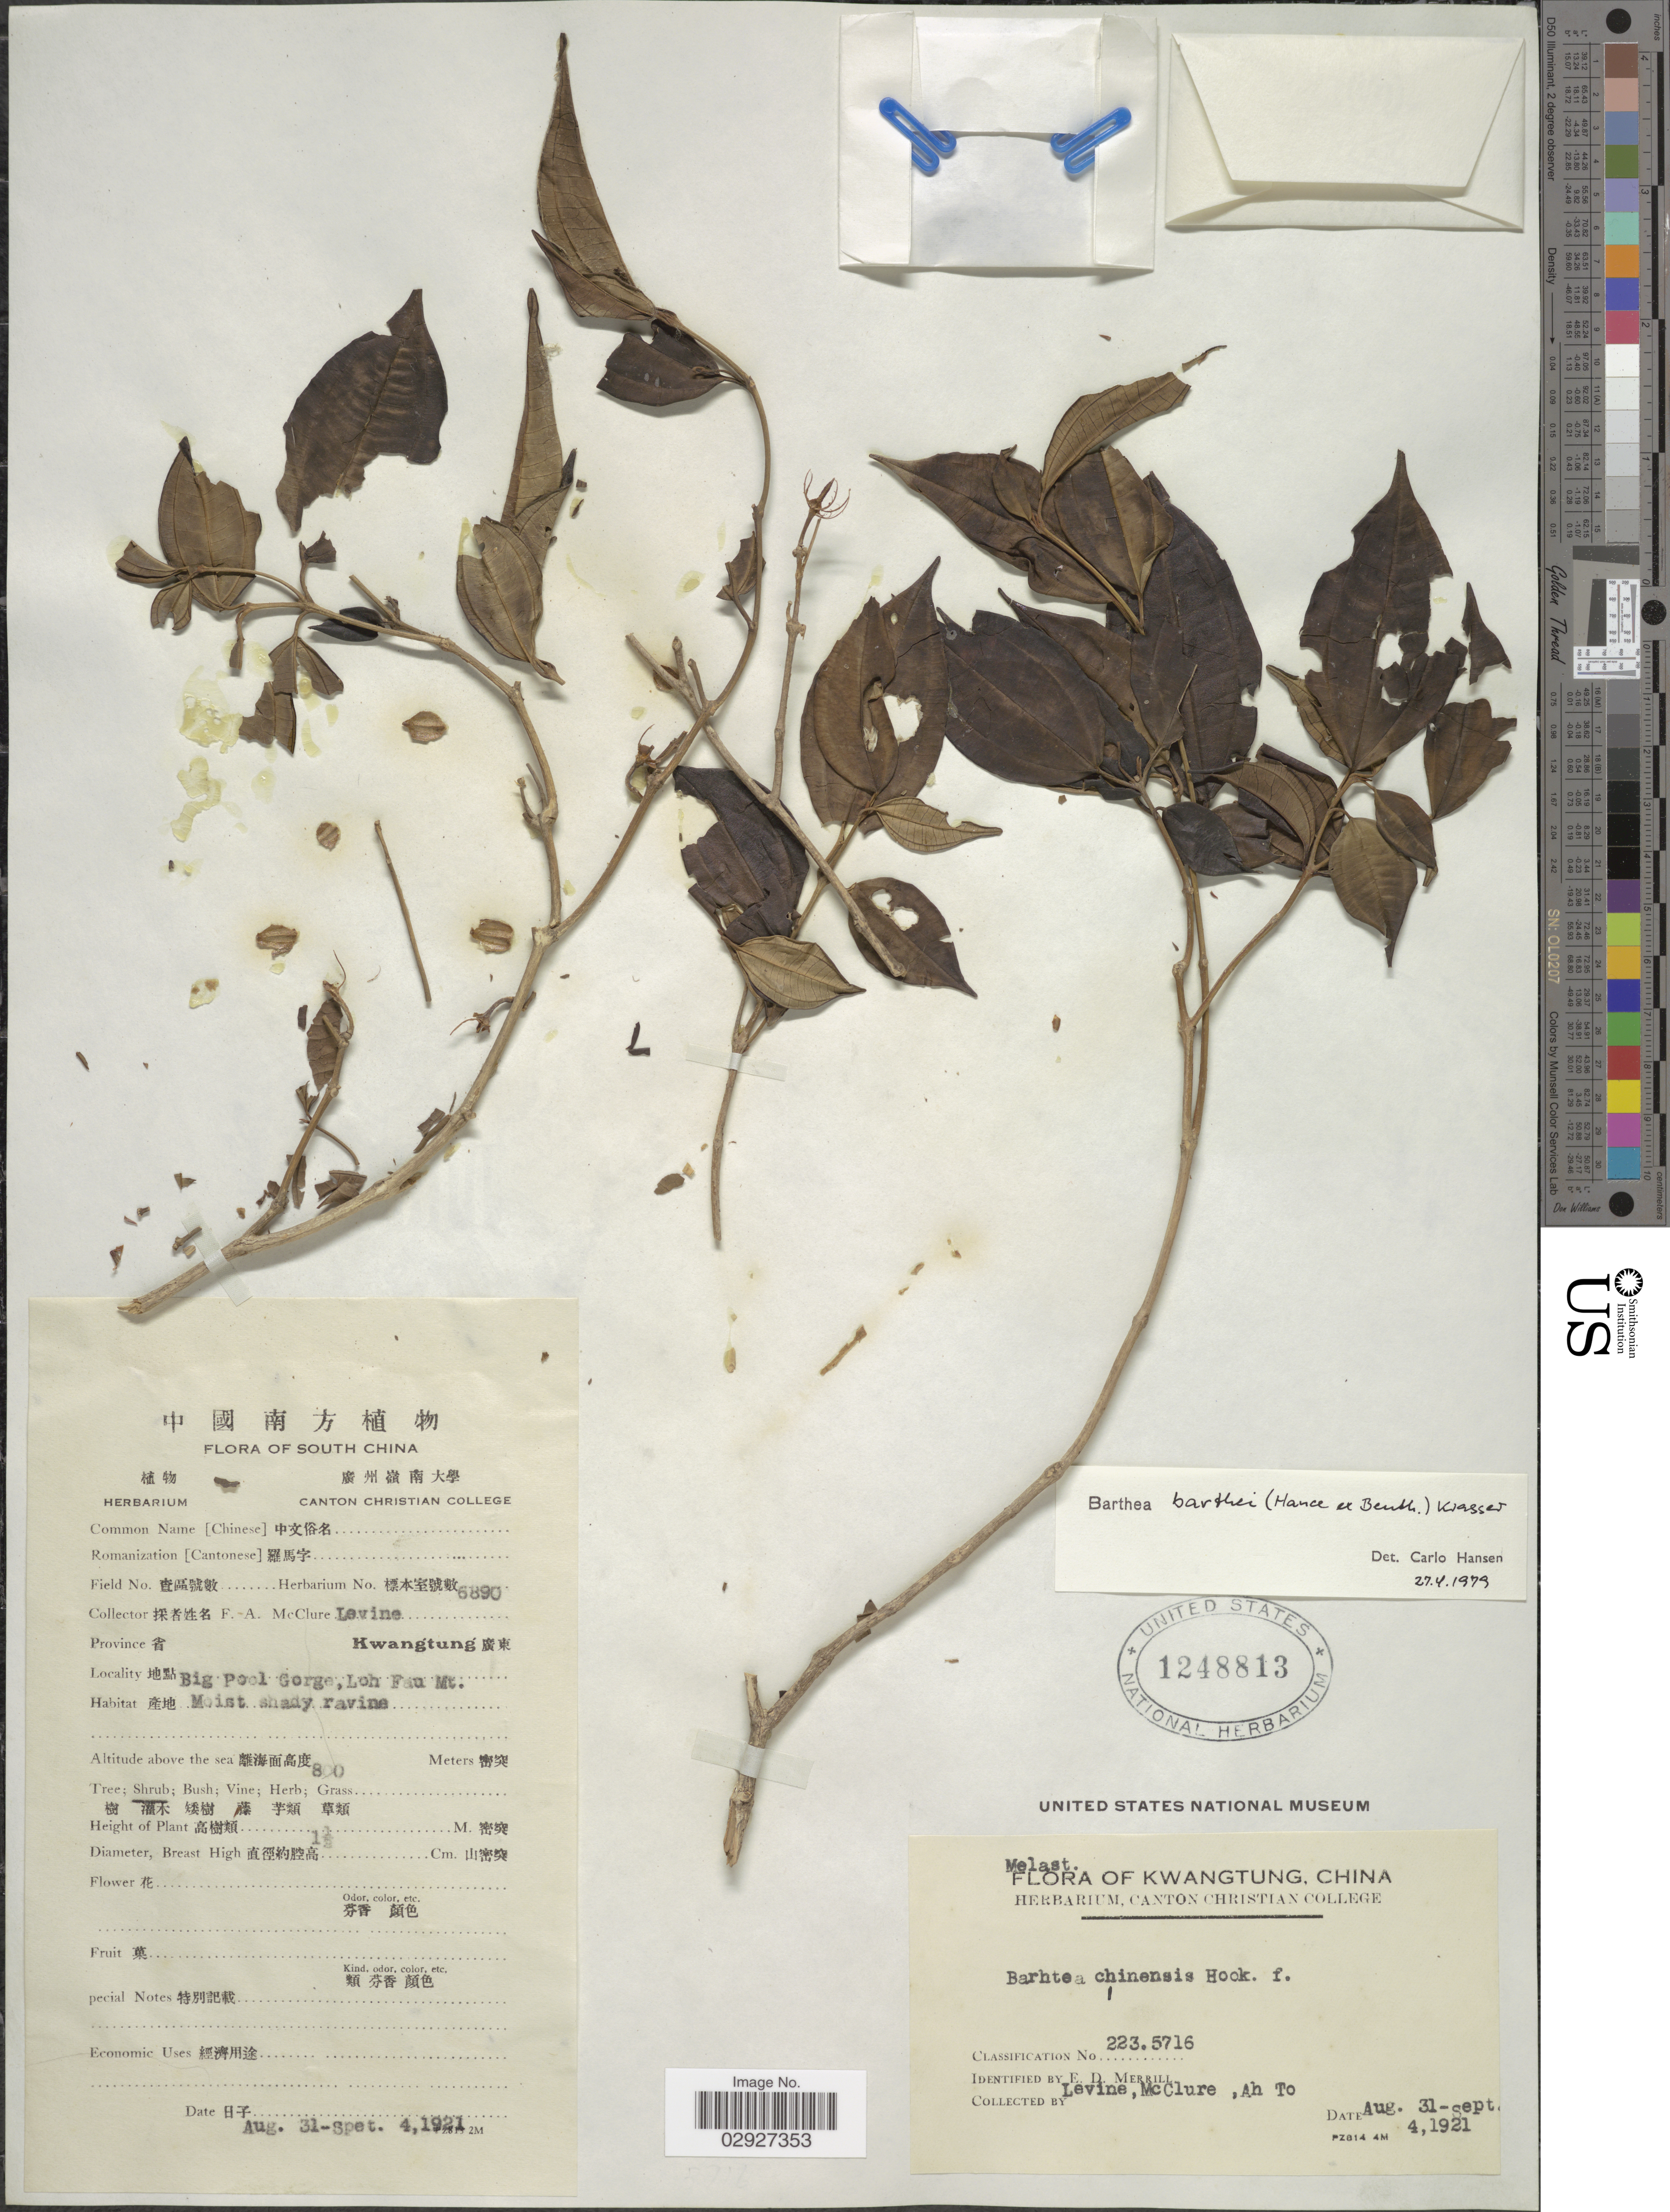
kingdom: Plantae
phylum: Tracheophyta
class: Magnoliopsida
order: Myrtales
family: Melastomataceae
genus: Barthea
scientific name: Barthea barthei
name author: (Hance ex Benth.) Krasser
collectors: F. A. McClure, -. Levine & Ah To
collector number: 6890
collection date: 1921-08-31/1921-09-04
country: China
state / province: Guangdong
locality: Big Pool Gorge, Loh Fau Mt.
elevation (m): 800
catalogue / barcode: US 1248813